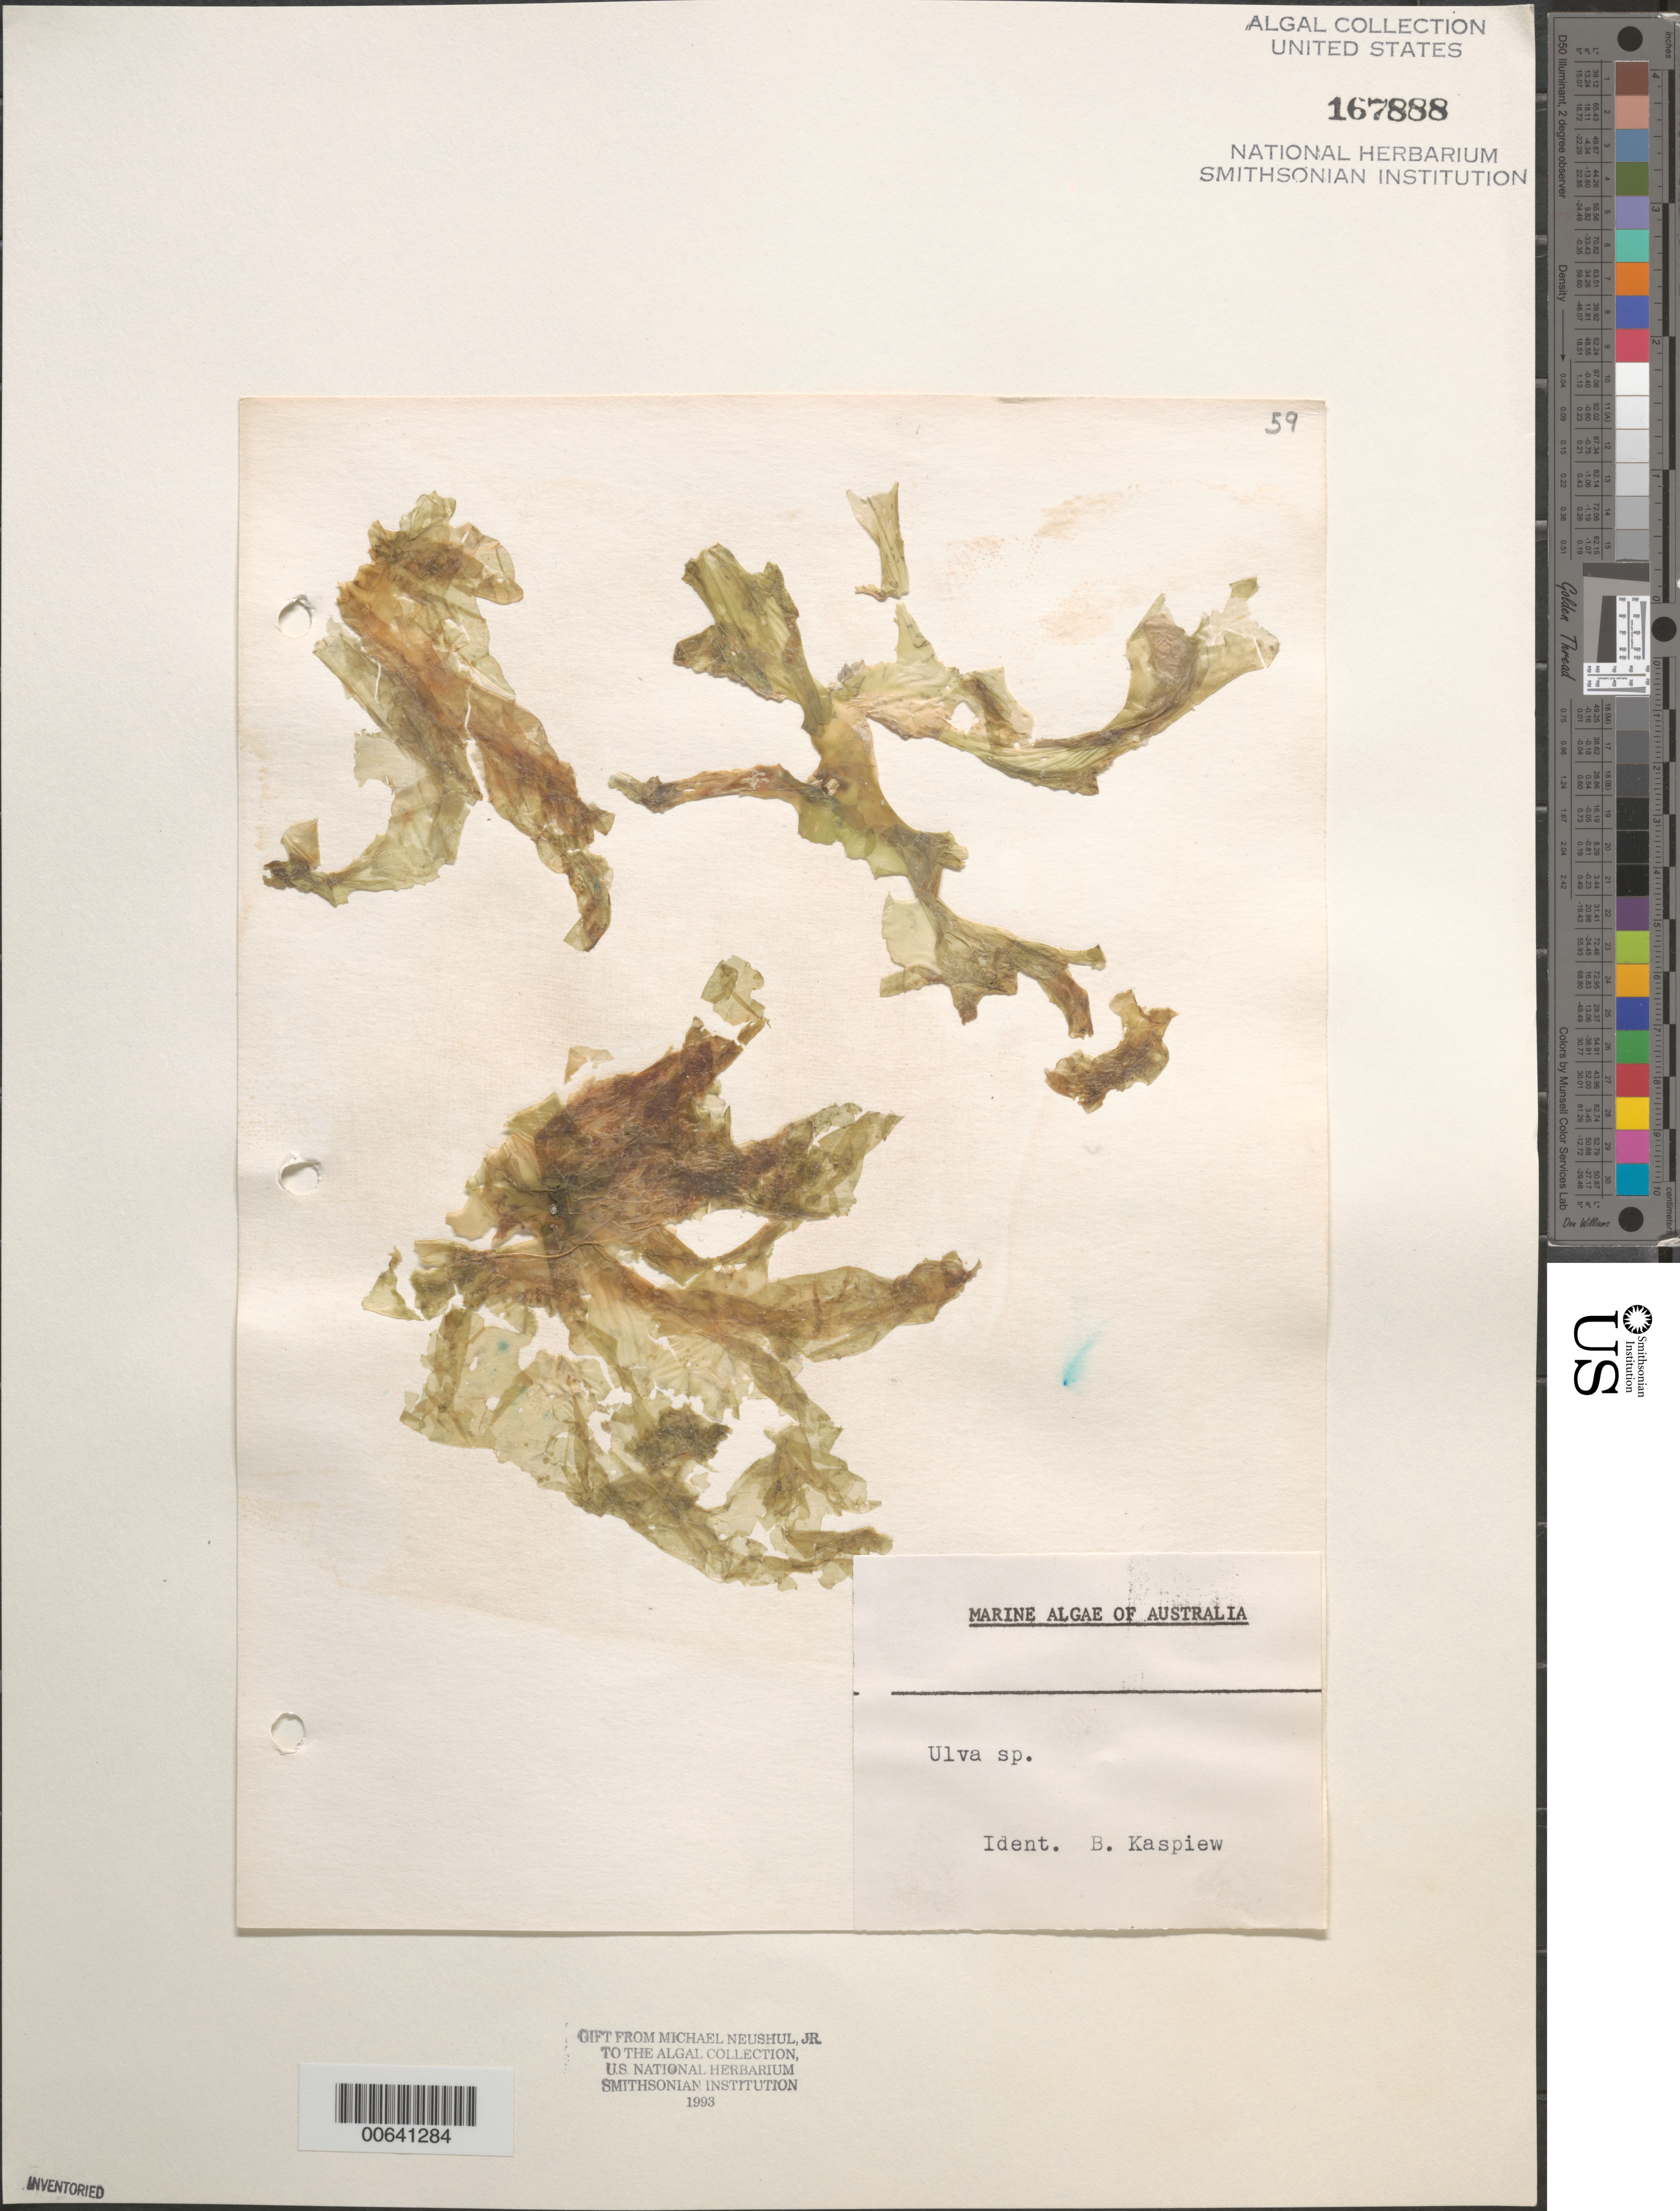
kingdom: Plantae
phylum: Chlorophyta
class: Ulvophyceae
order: Ulvales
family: Ulvaceae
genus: Ulva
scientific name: Ulva sp.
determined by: Kaspiew, B.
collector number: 59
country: Australia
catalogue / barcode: US 167888